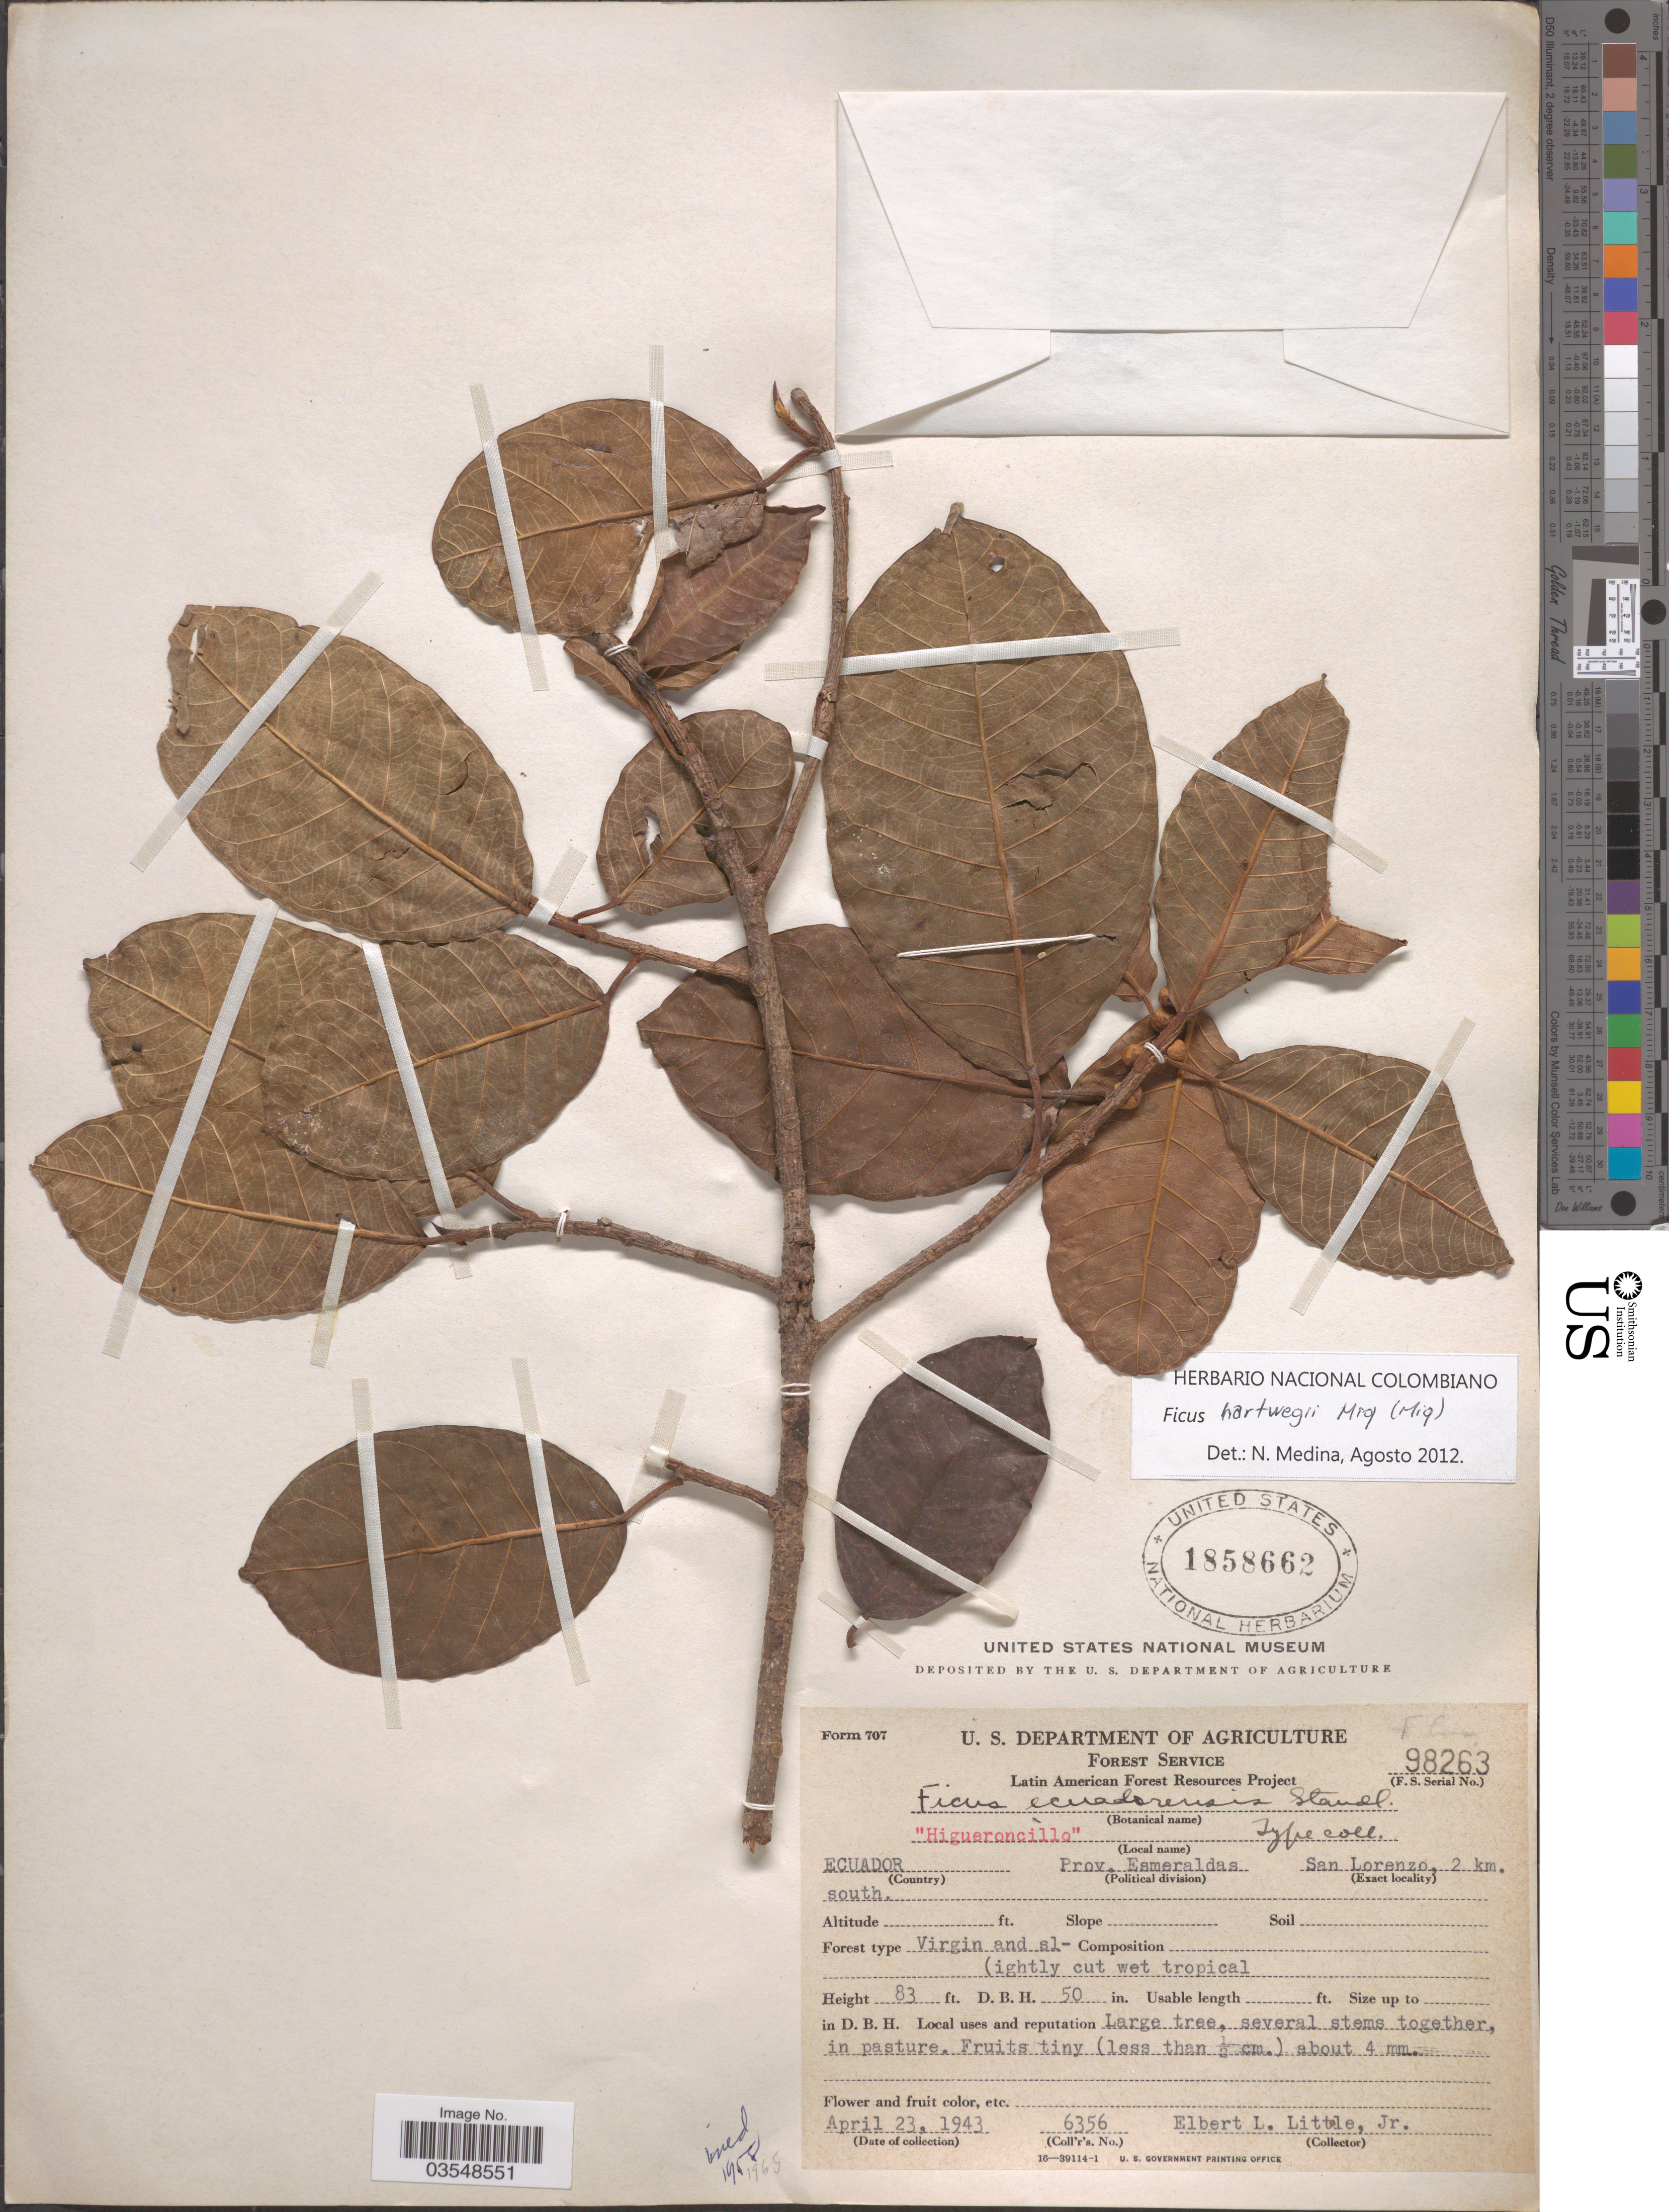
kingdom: Plantae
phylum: Tracheophyta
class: Magnoliopsida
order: Rosales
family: Moraceae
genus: Ficus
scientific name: Ficus hartwegii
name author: (Miq.) Miq.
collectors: E. L. Little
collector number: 6356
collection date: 1943-04-23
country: Ecuador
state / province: Esmeraldas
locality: San Lorenzo, 2 km. south.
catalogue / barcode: US 1858662